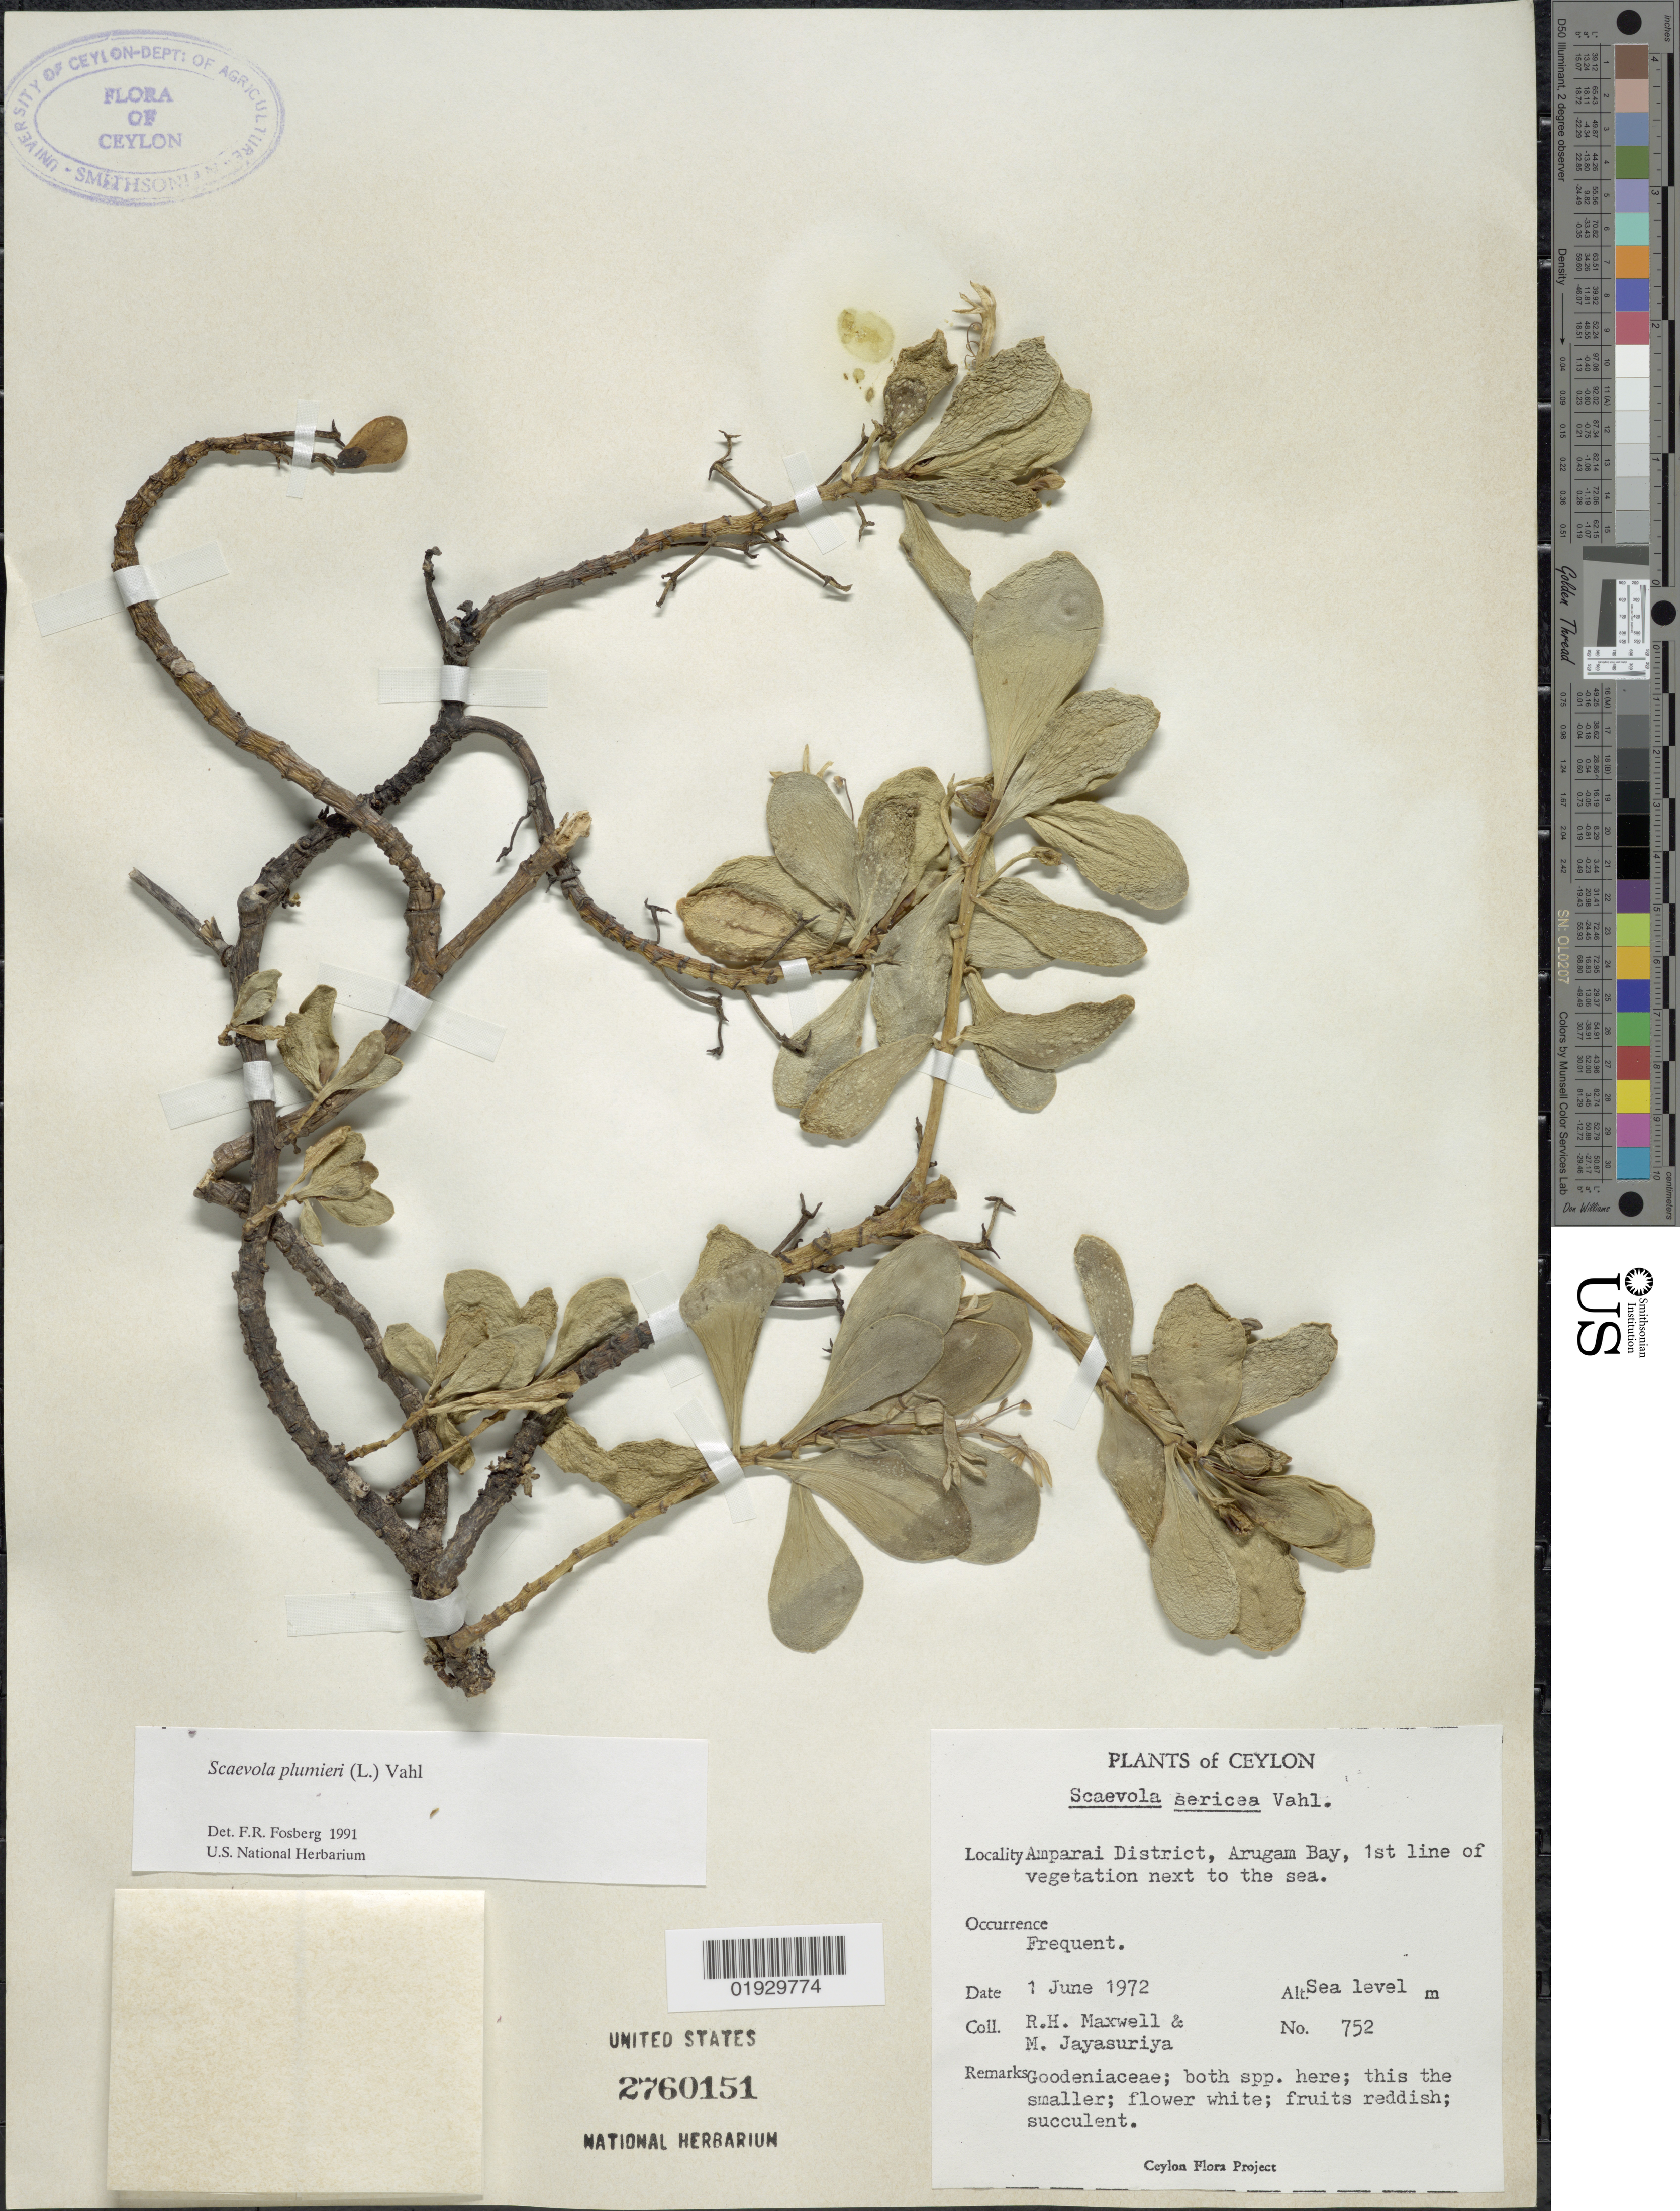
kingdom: Plantae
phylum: Tracheophyta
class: Magnoliopsida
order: Asterales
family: Goodeniaceae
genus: Scaevola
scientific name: Scaevola plumieri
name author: (L.) Vahl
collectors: R. Maxwell & M. Jayasuriya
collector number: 752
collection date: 1972-06-01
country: Sri Lanka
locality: Ceylon. Amparai District, Arugam Bay, 1st line of vegetation next to the sea.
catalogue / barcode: US 2760151